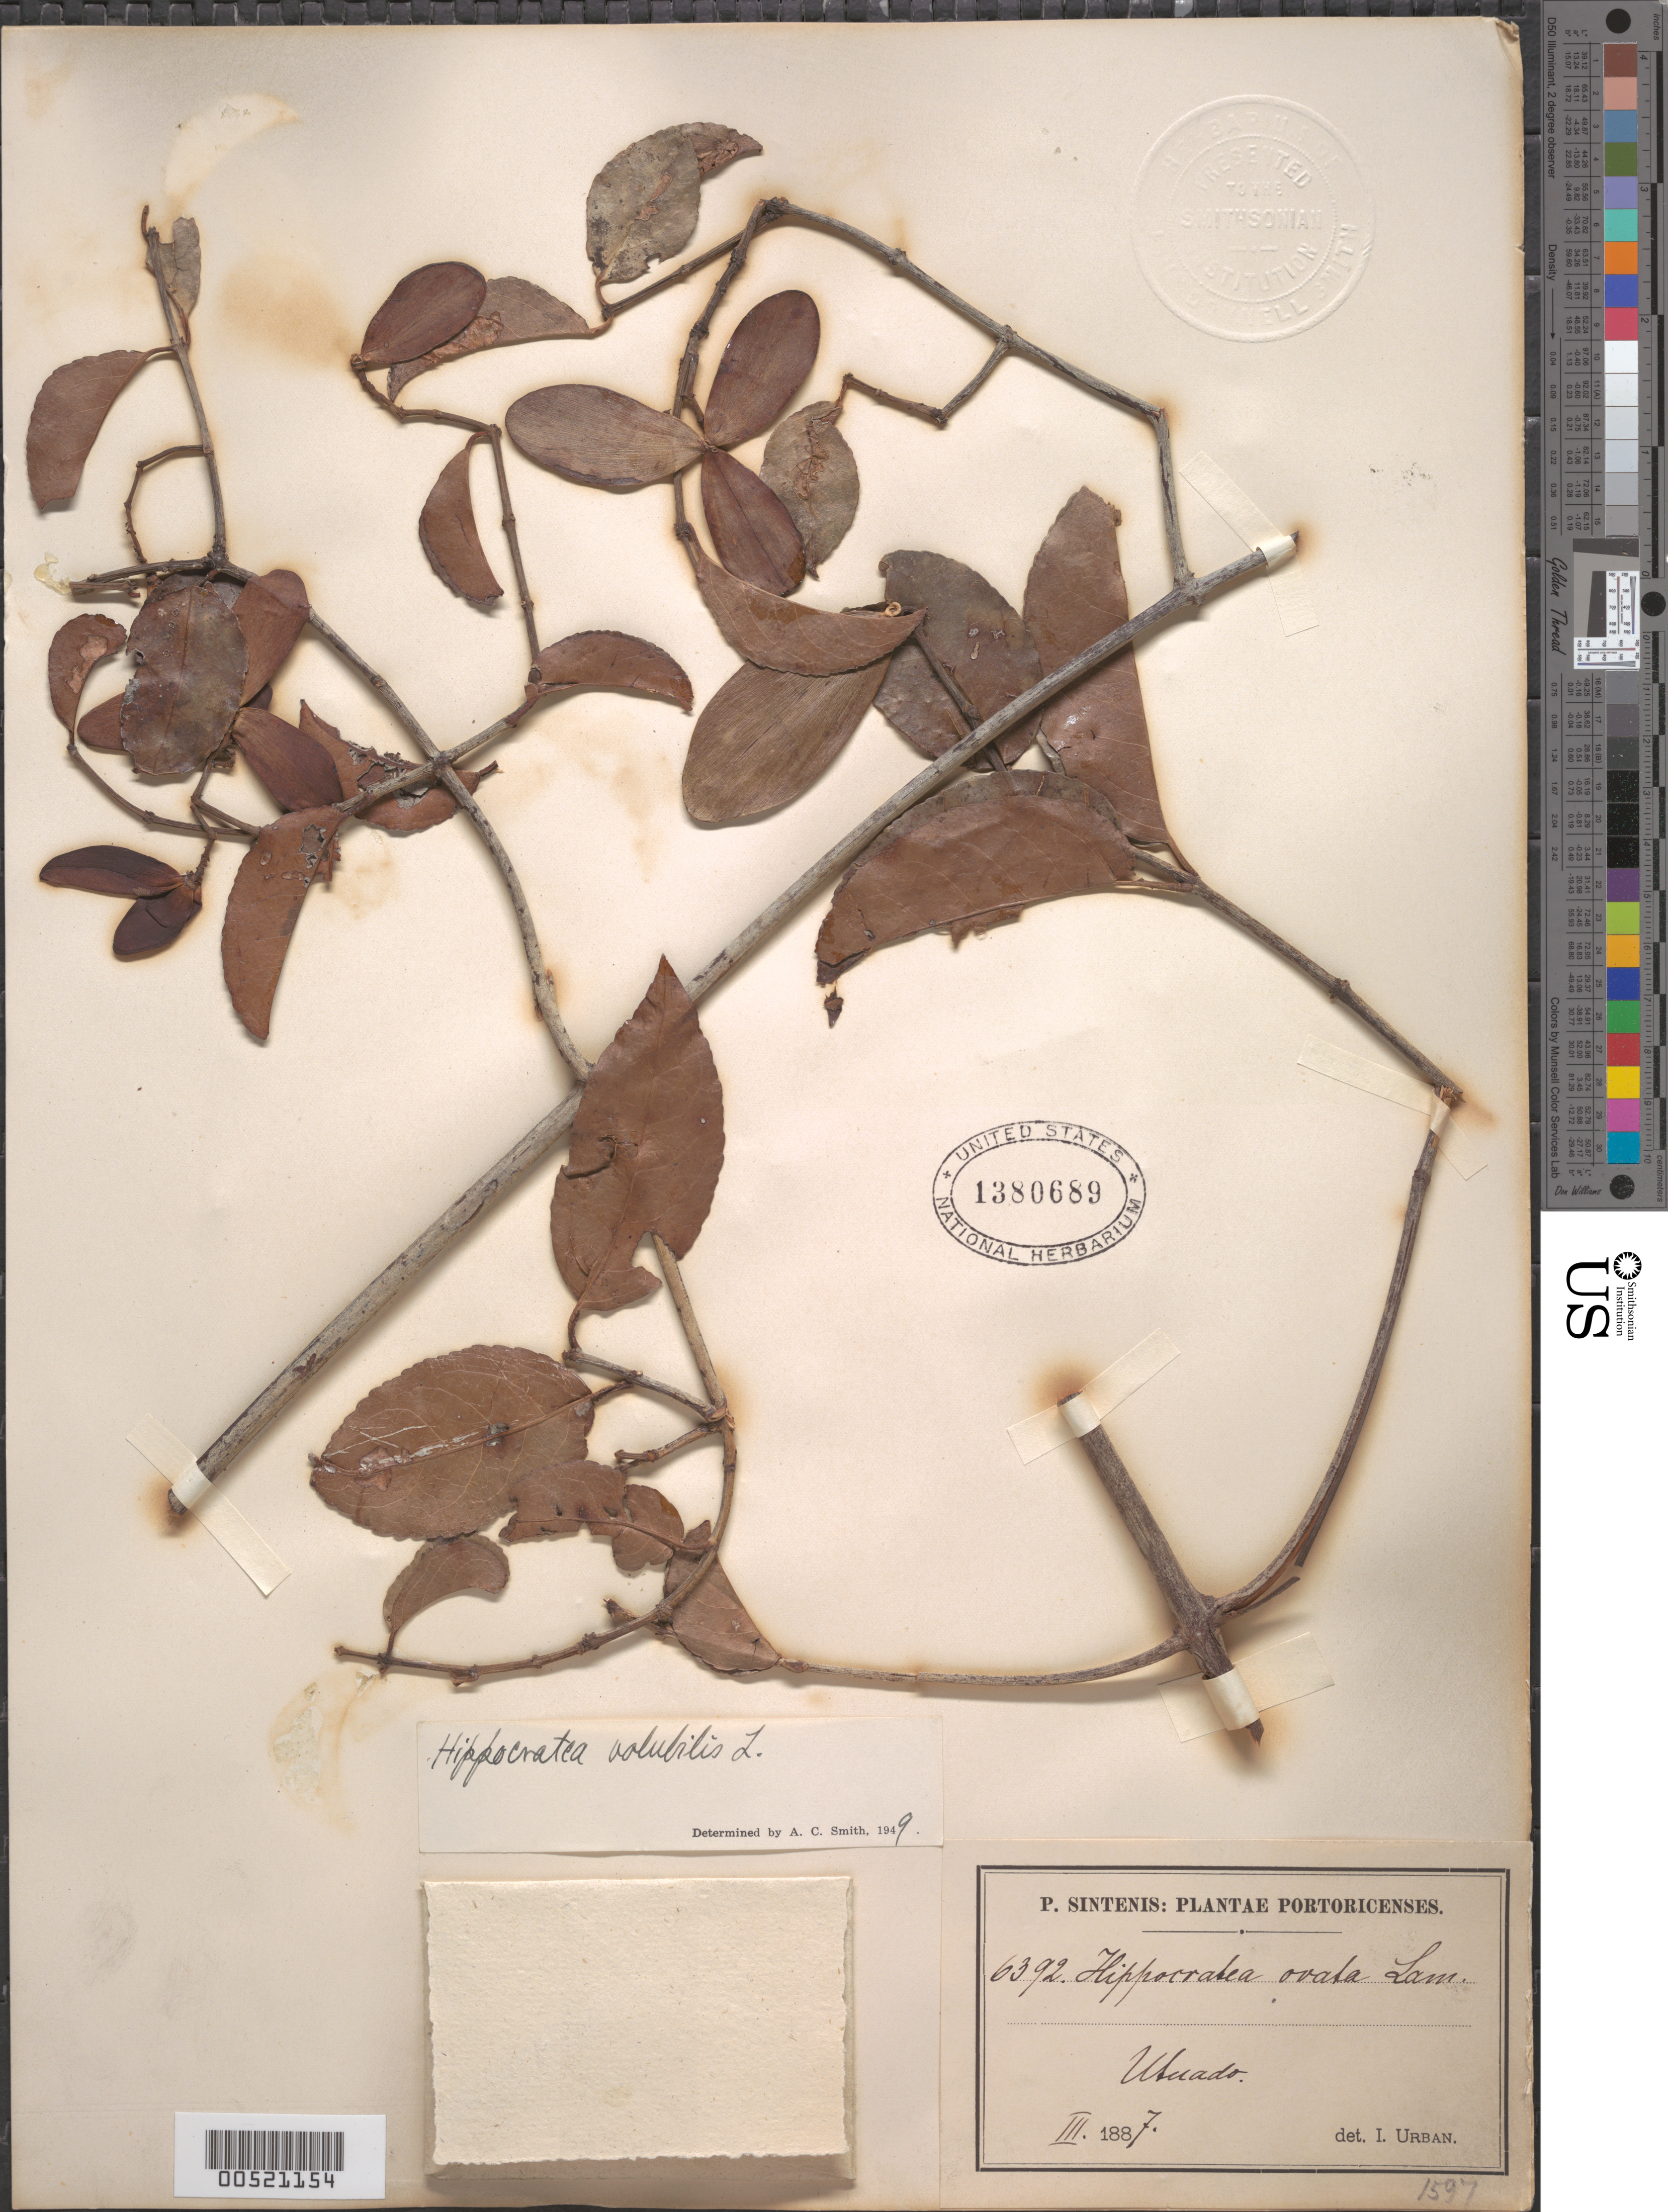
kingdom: Plantae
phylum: Tracheophyta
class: Magnoliopsida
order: Celastrales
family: Celastraceae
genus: Hippocratea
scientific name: Hippocratea volubilis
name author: L.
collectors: P. Sintenis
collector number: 6392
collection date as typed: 01 Mar 1887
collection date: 1887-03-01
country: Puerto Rico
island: Greater Antilles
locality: Utuado.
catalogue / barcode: US 1380689